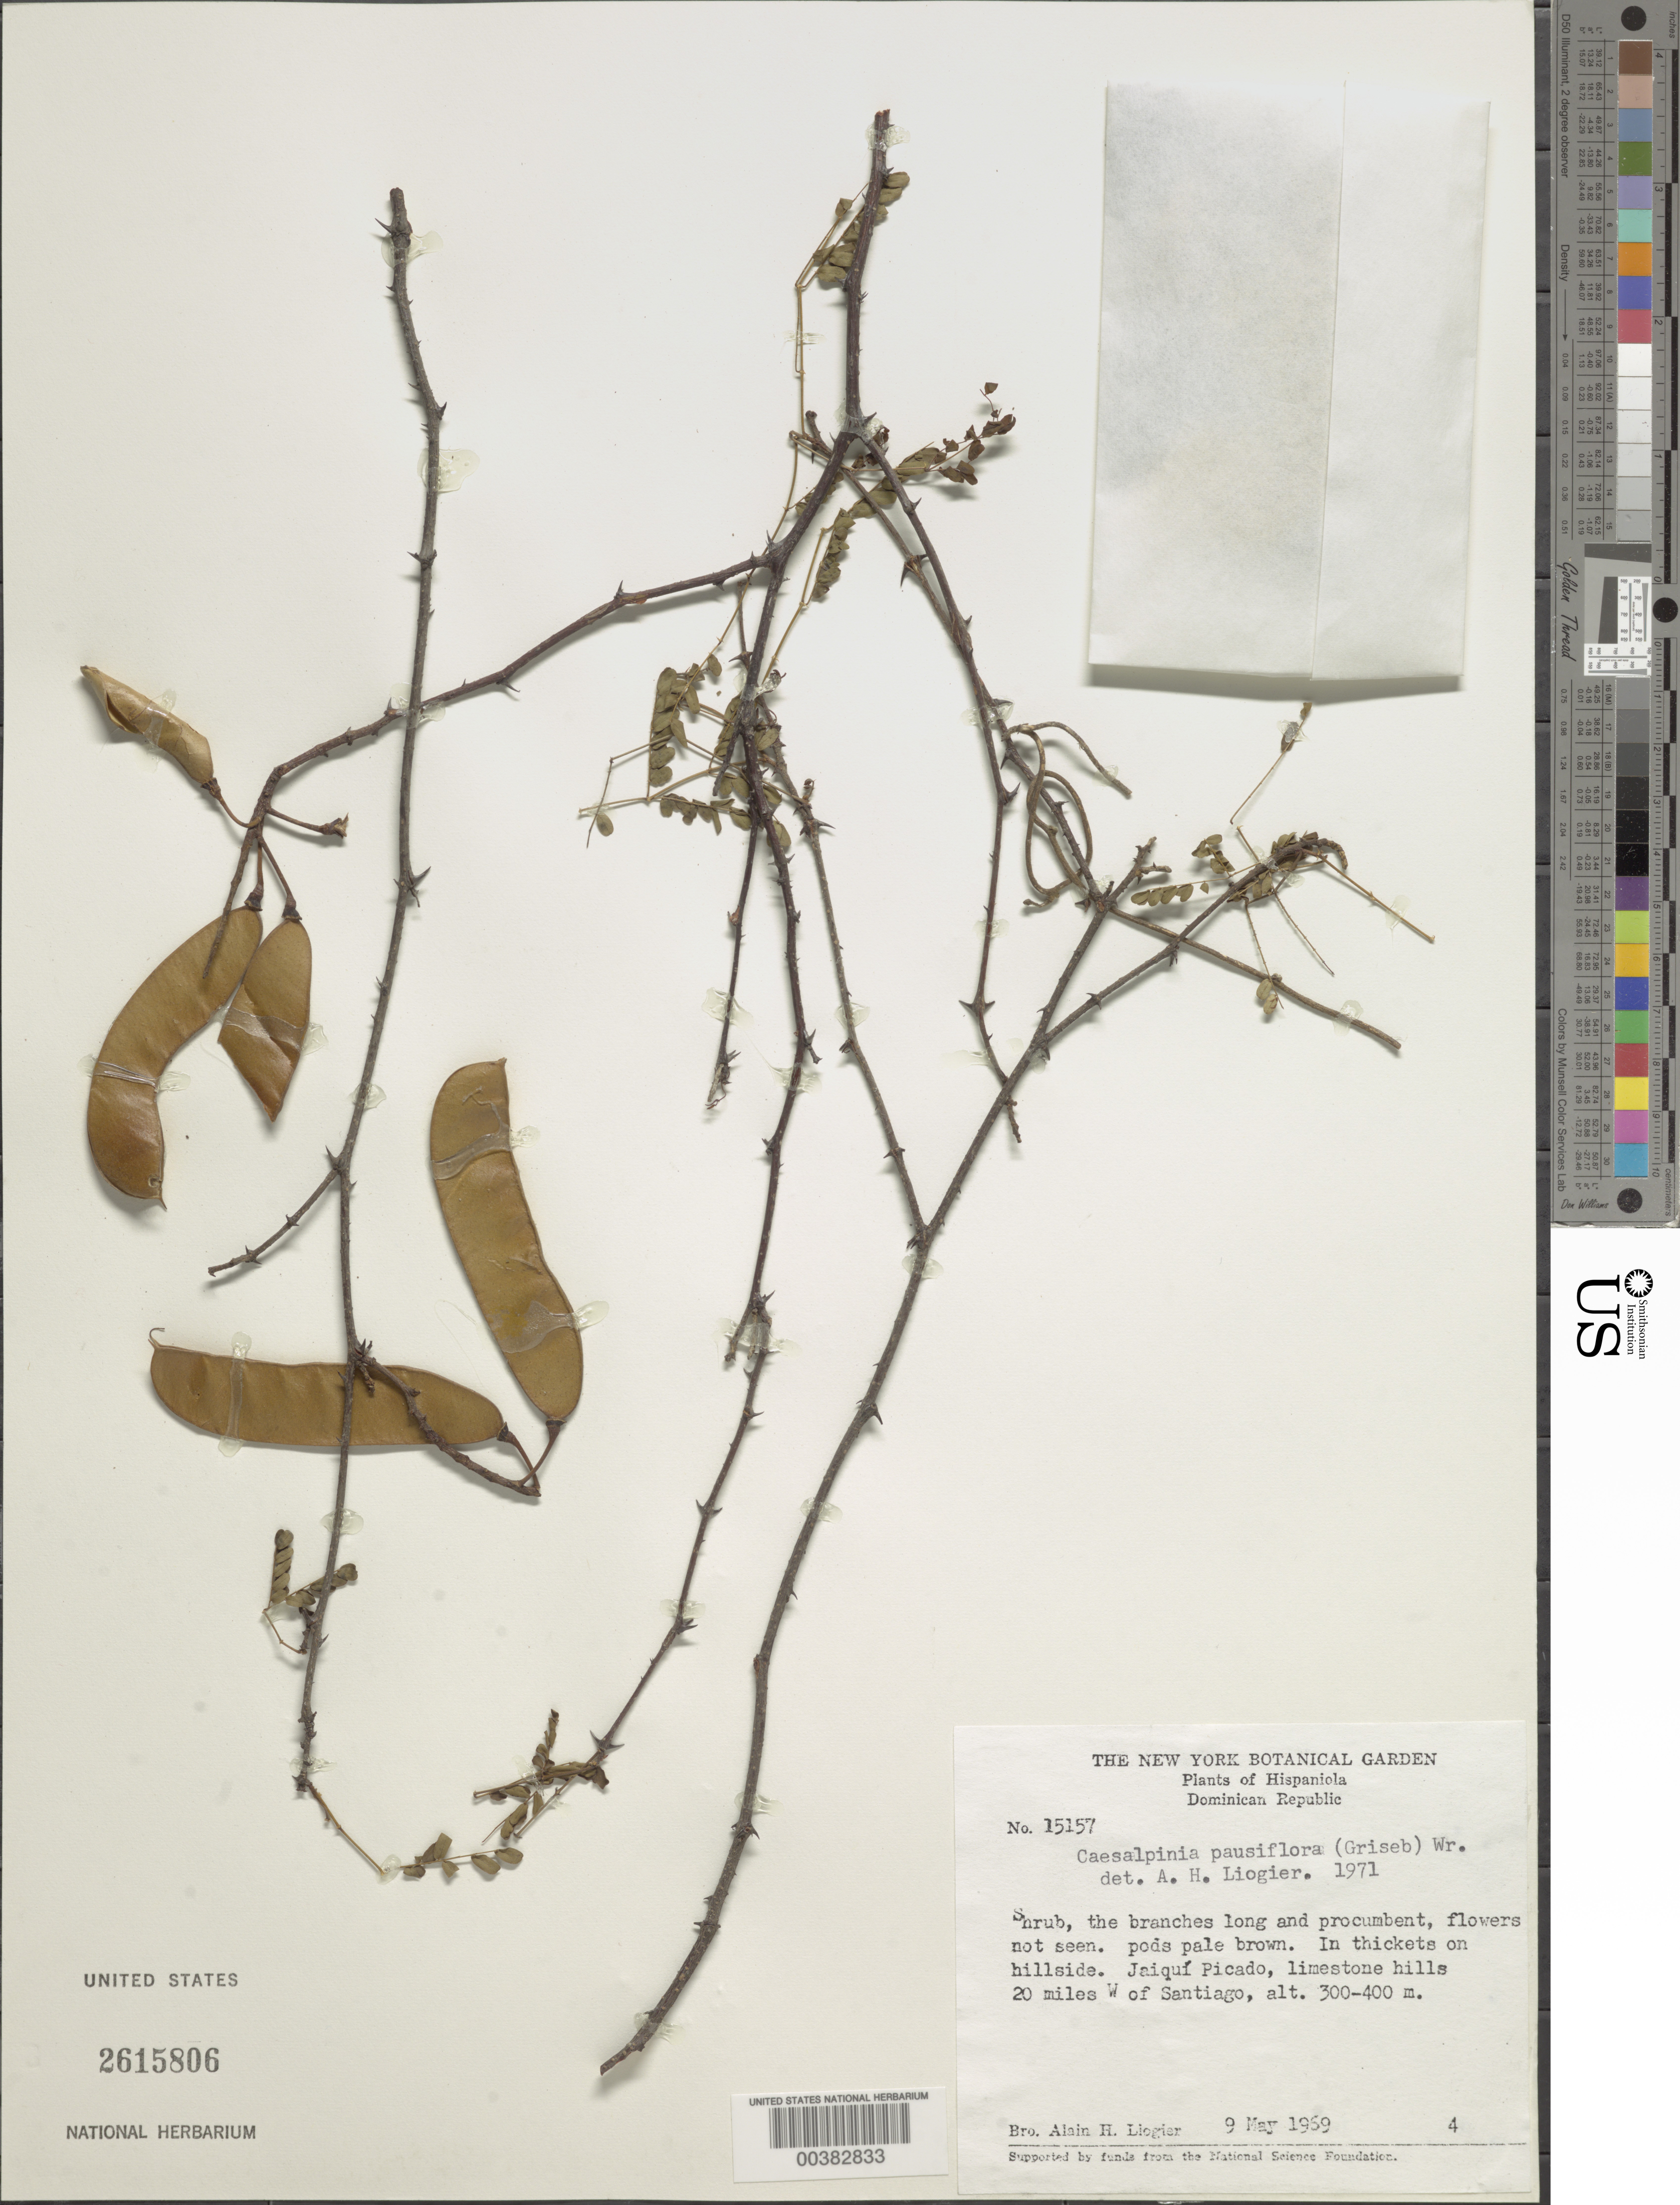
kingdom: Plantae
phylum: Tracheophyta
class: Magnoliopsida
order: Fabales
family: Fabaceae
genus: Denisophytum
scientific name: Denisophytum pauciflorum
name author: (Griseb.) Gagnon & G.P. Lewis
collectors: A. H. Liogier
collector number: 15157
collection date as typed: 09 May 1969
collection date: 1969-05-09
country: Dominican Republic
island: Hispaniola Island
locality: Jaiqui picado, hills 20 mi w of santiago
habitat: In thickets on hillside; limestone hills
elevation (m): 300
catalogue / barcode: US 2615806